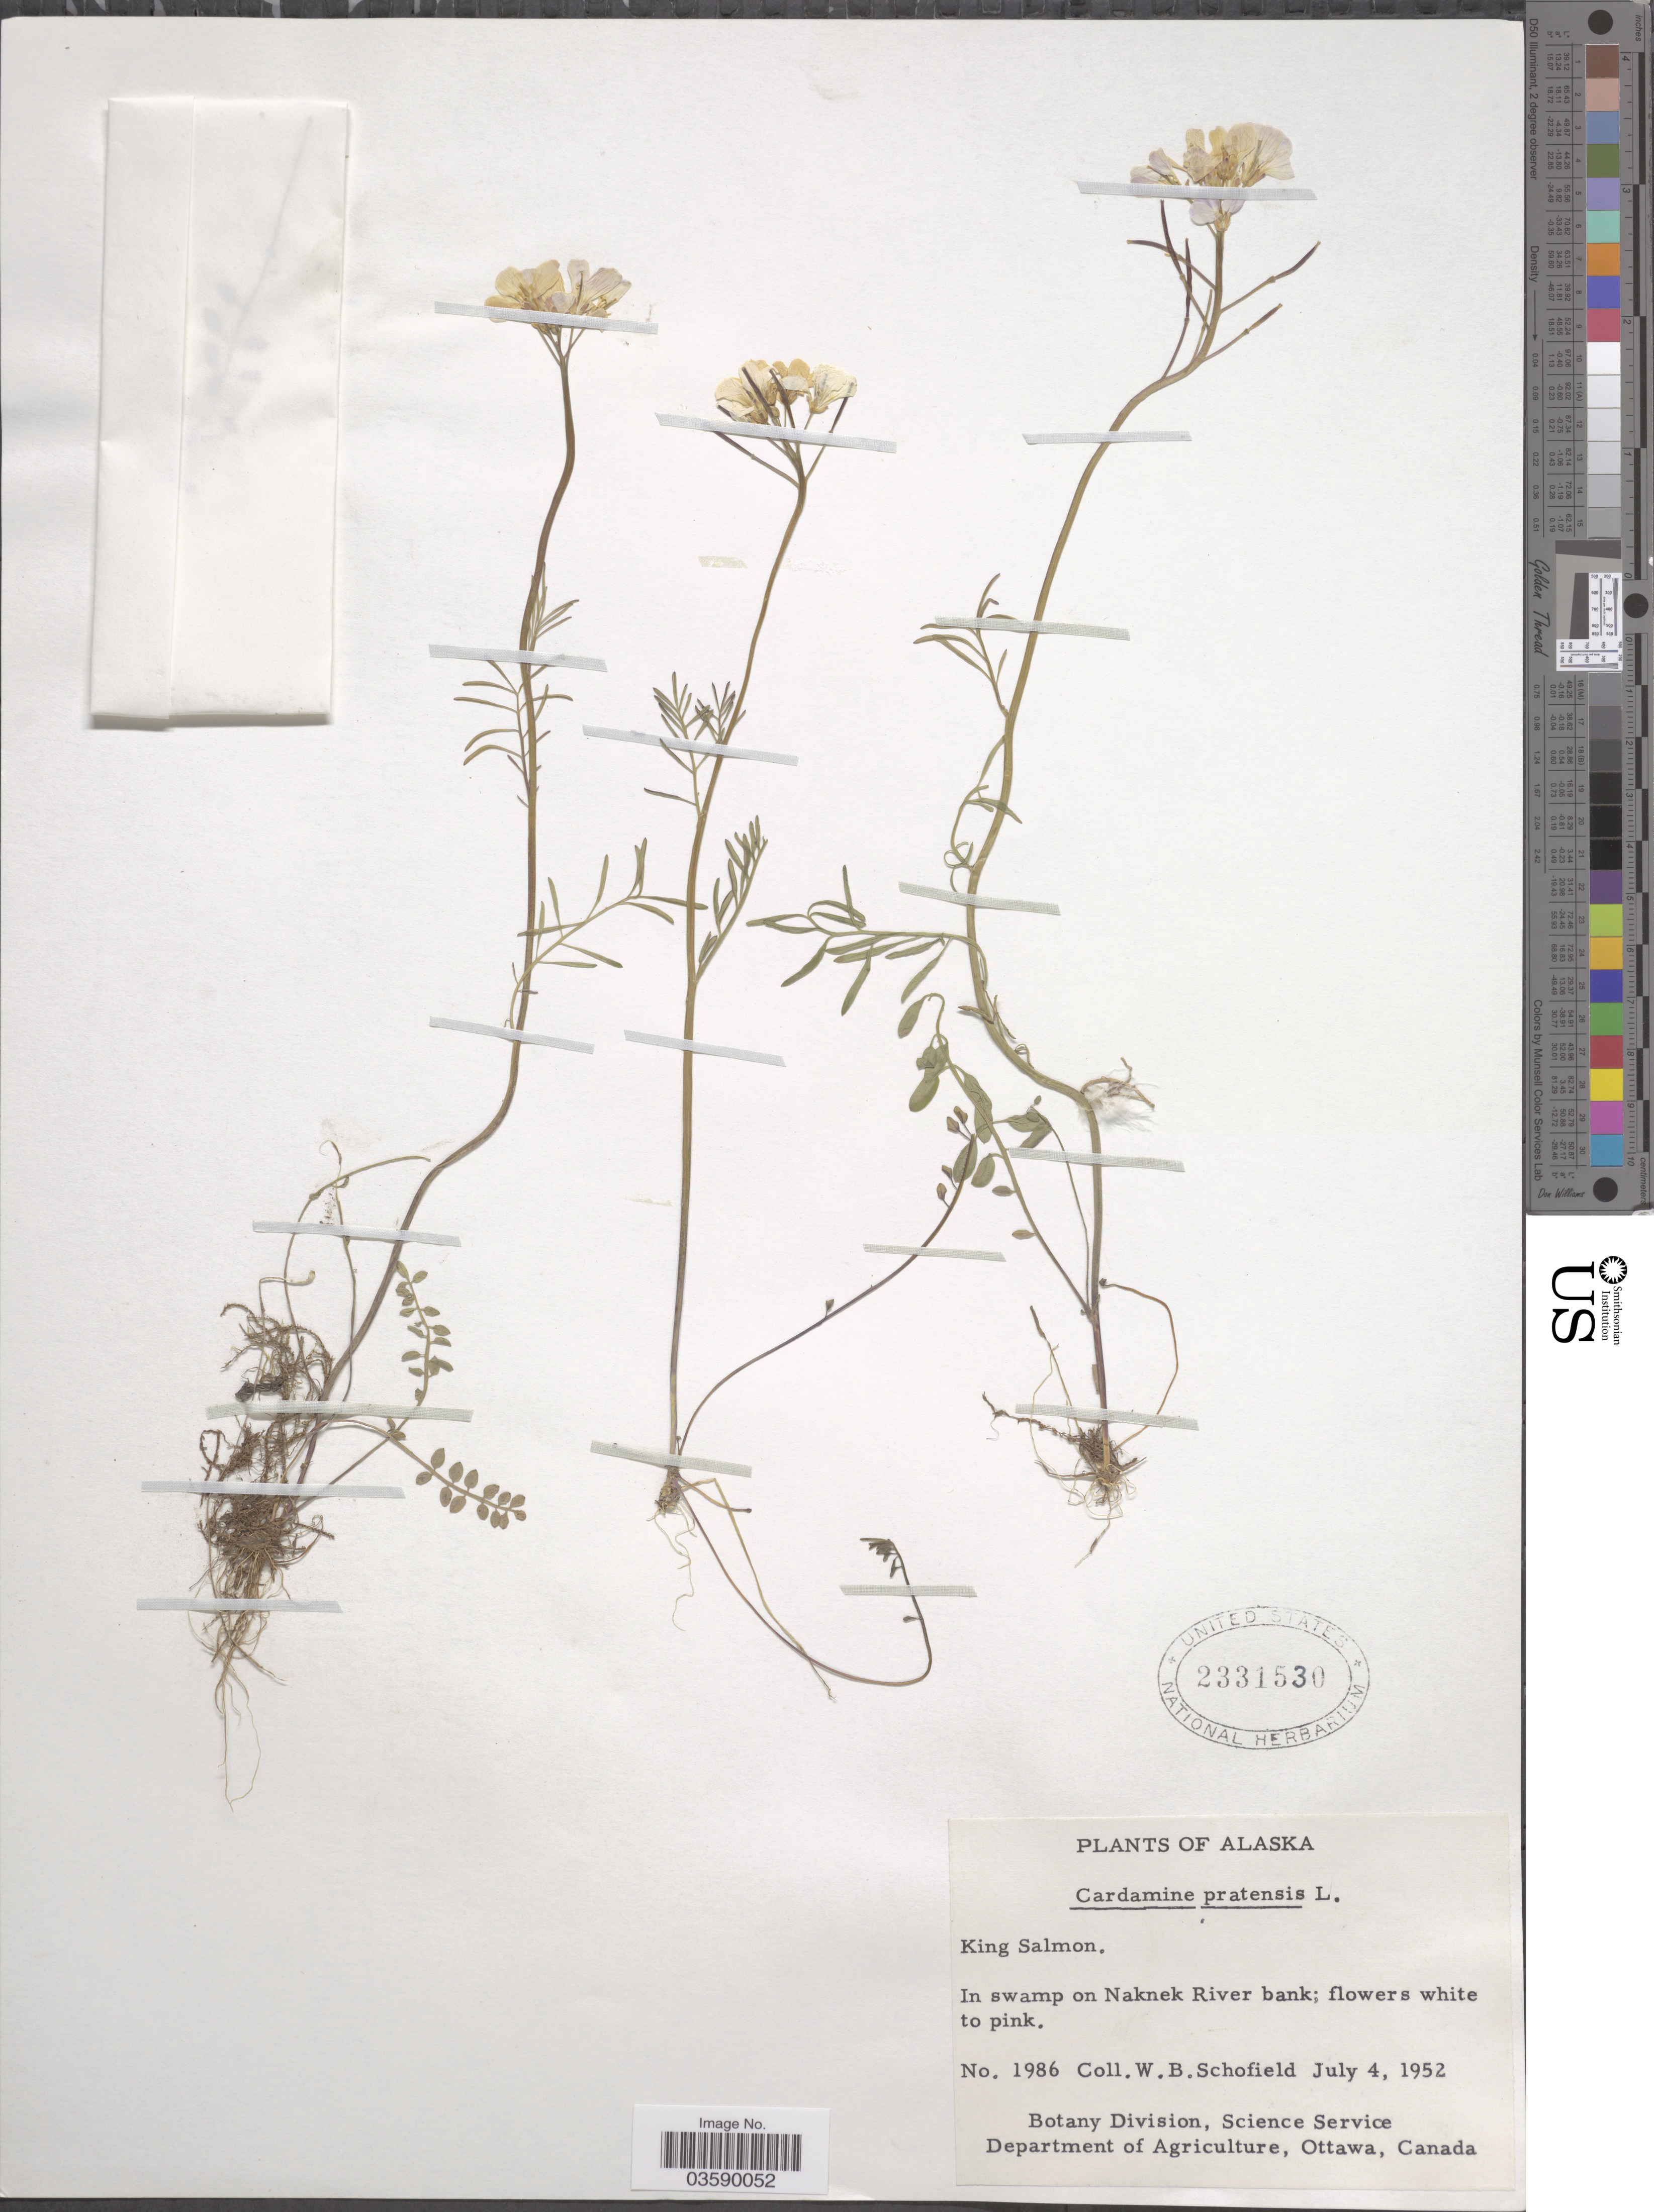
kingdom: Plantae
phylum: Tracheophyta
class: Magnoliopsida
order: Brassicales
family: Brassicaceae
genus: Cardamine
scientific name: Cardamine pratensis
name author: L.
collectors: W. Schofield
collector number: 1986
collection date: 1952-07-04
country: United States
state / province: Alaska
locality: King Salmon. In swamp on Naknek River bank.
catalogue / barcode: US 2331530